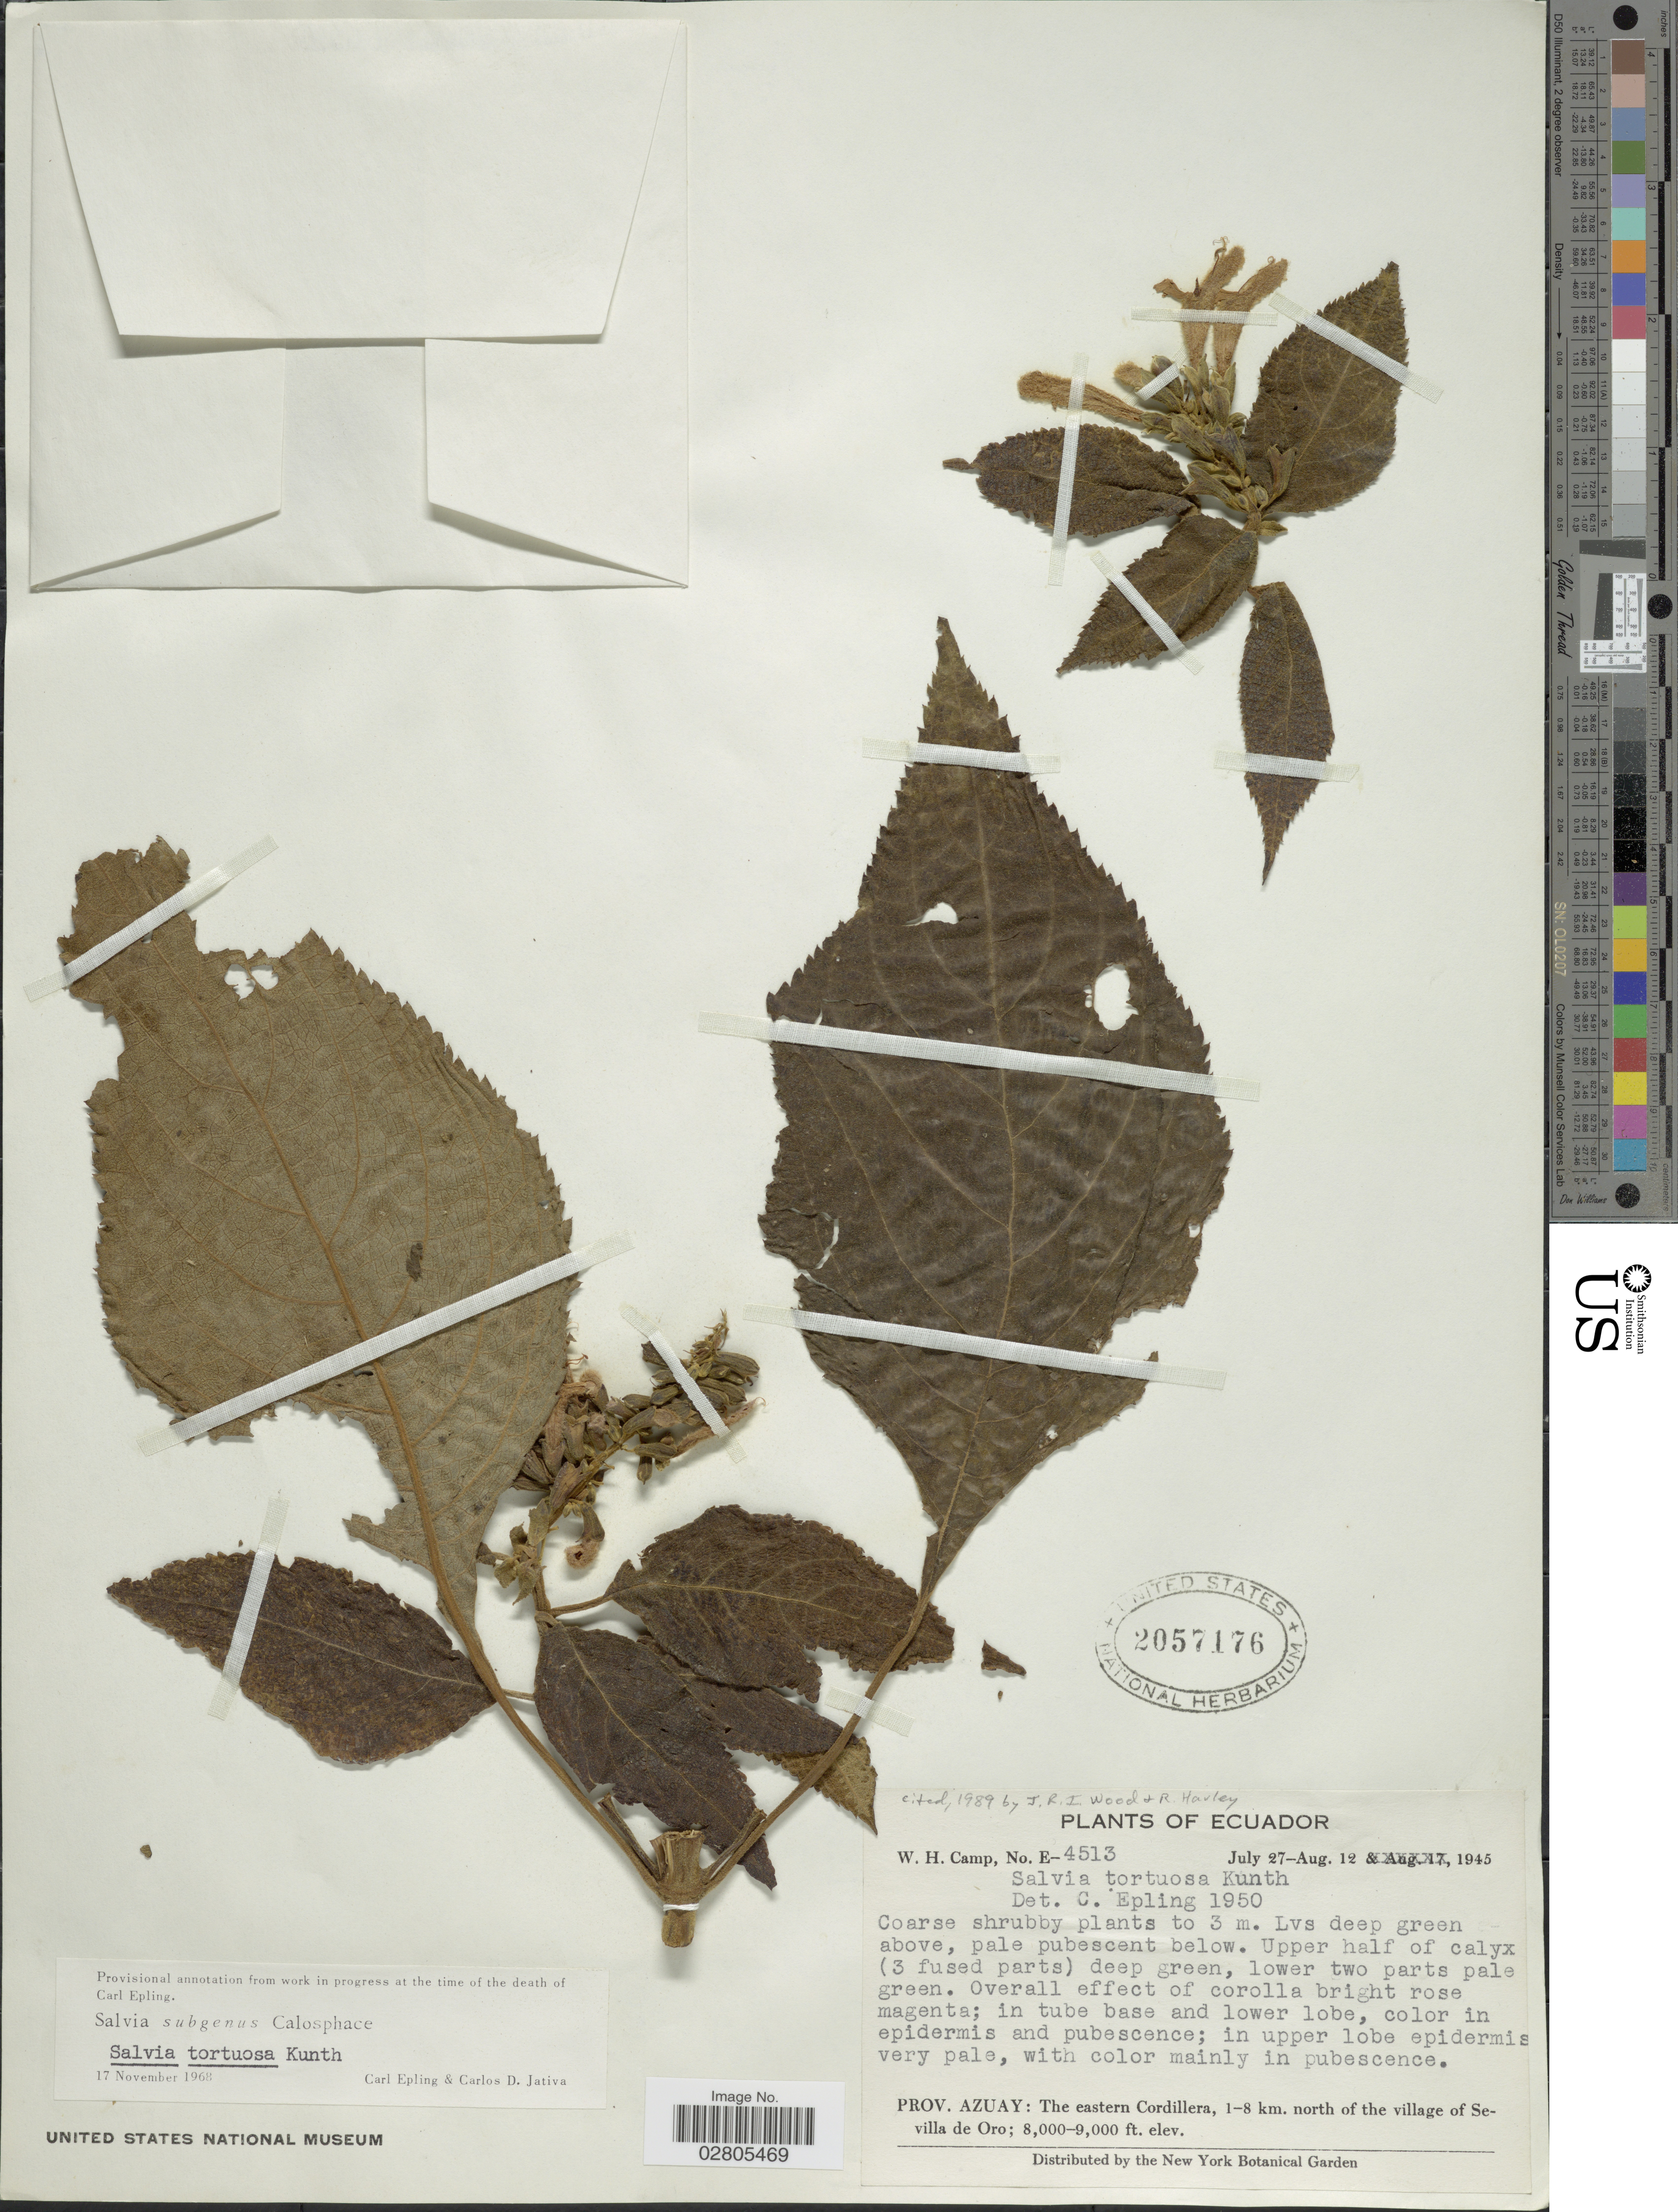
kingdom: Plantae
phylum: Tracheophyta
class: Magnoliopsida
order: Lamiales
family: Lamiaceae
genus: Salvia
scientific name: Salvia tortuosa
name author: Kunth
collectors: W. H. Camp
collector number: E-4513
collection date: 1945-07-27/1945-08-12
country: Ecuador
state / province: Azuay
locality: Prov. Azuay: The eastern Cordillera, 1-8 km. north of the village of Sevilla de Oro.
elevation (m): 2438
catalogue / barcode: US 2057176